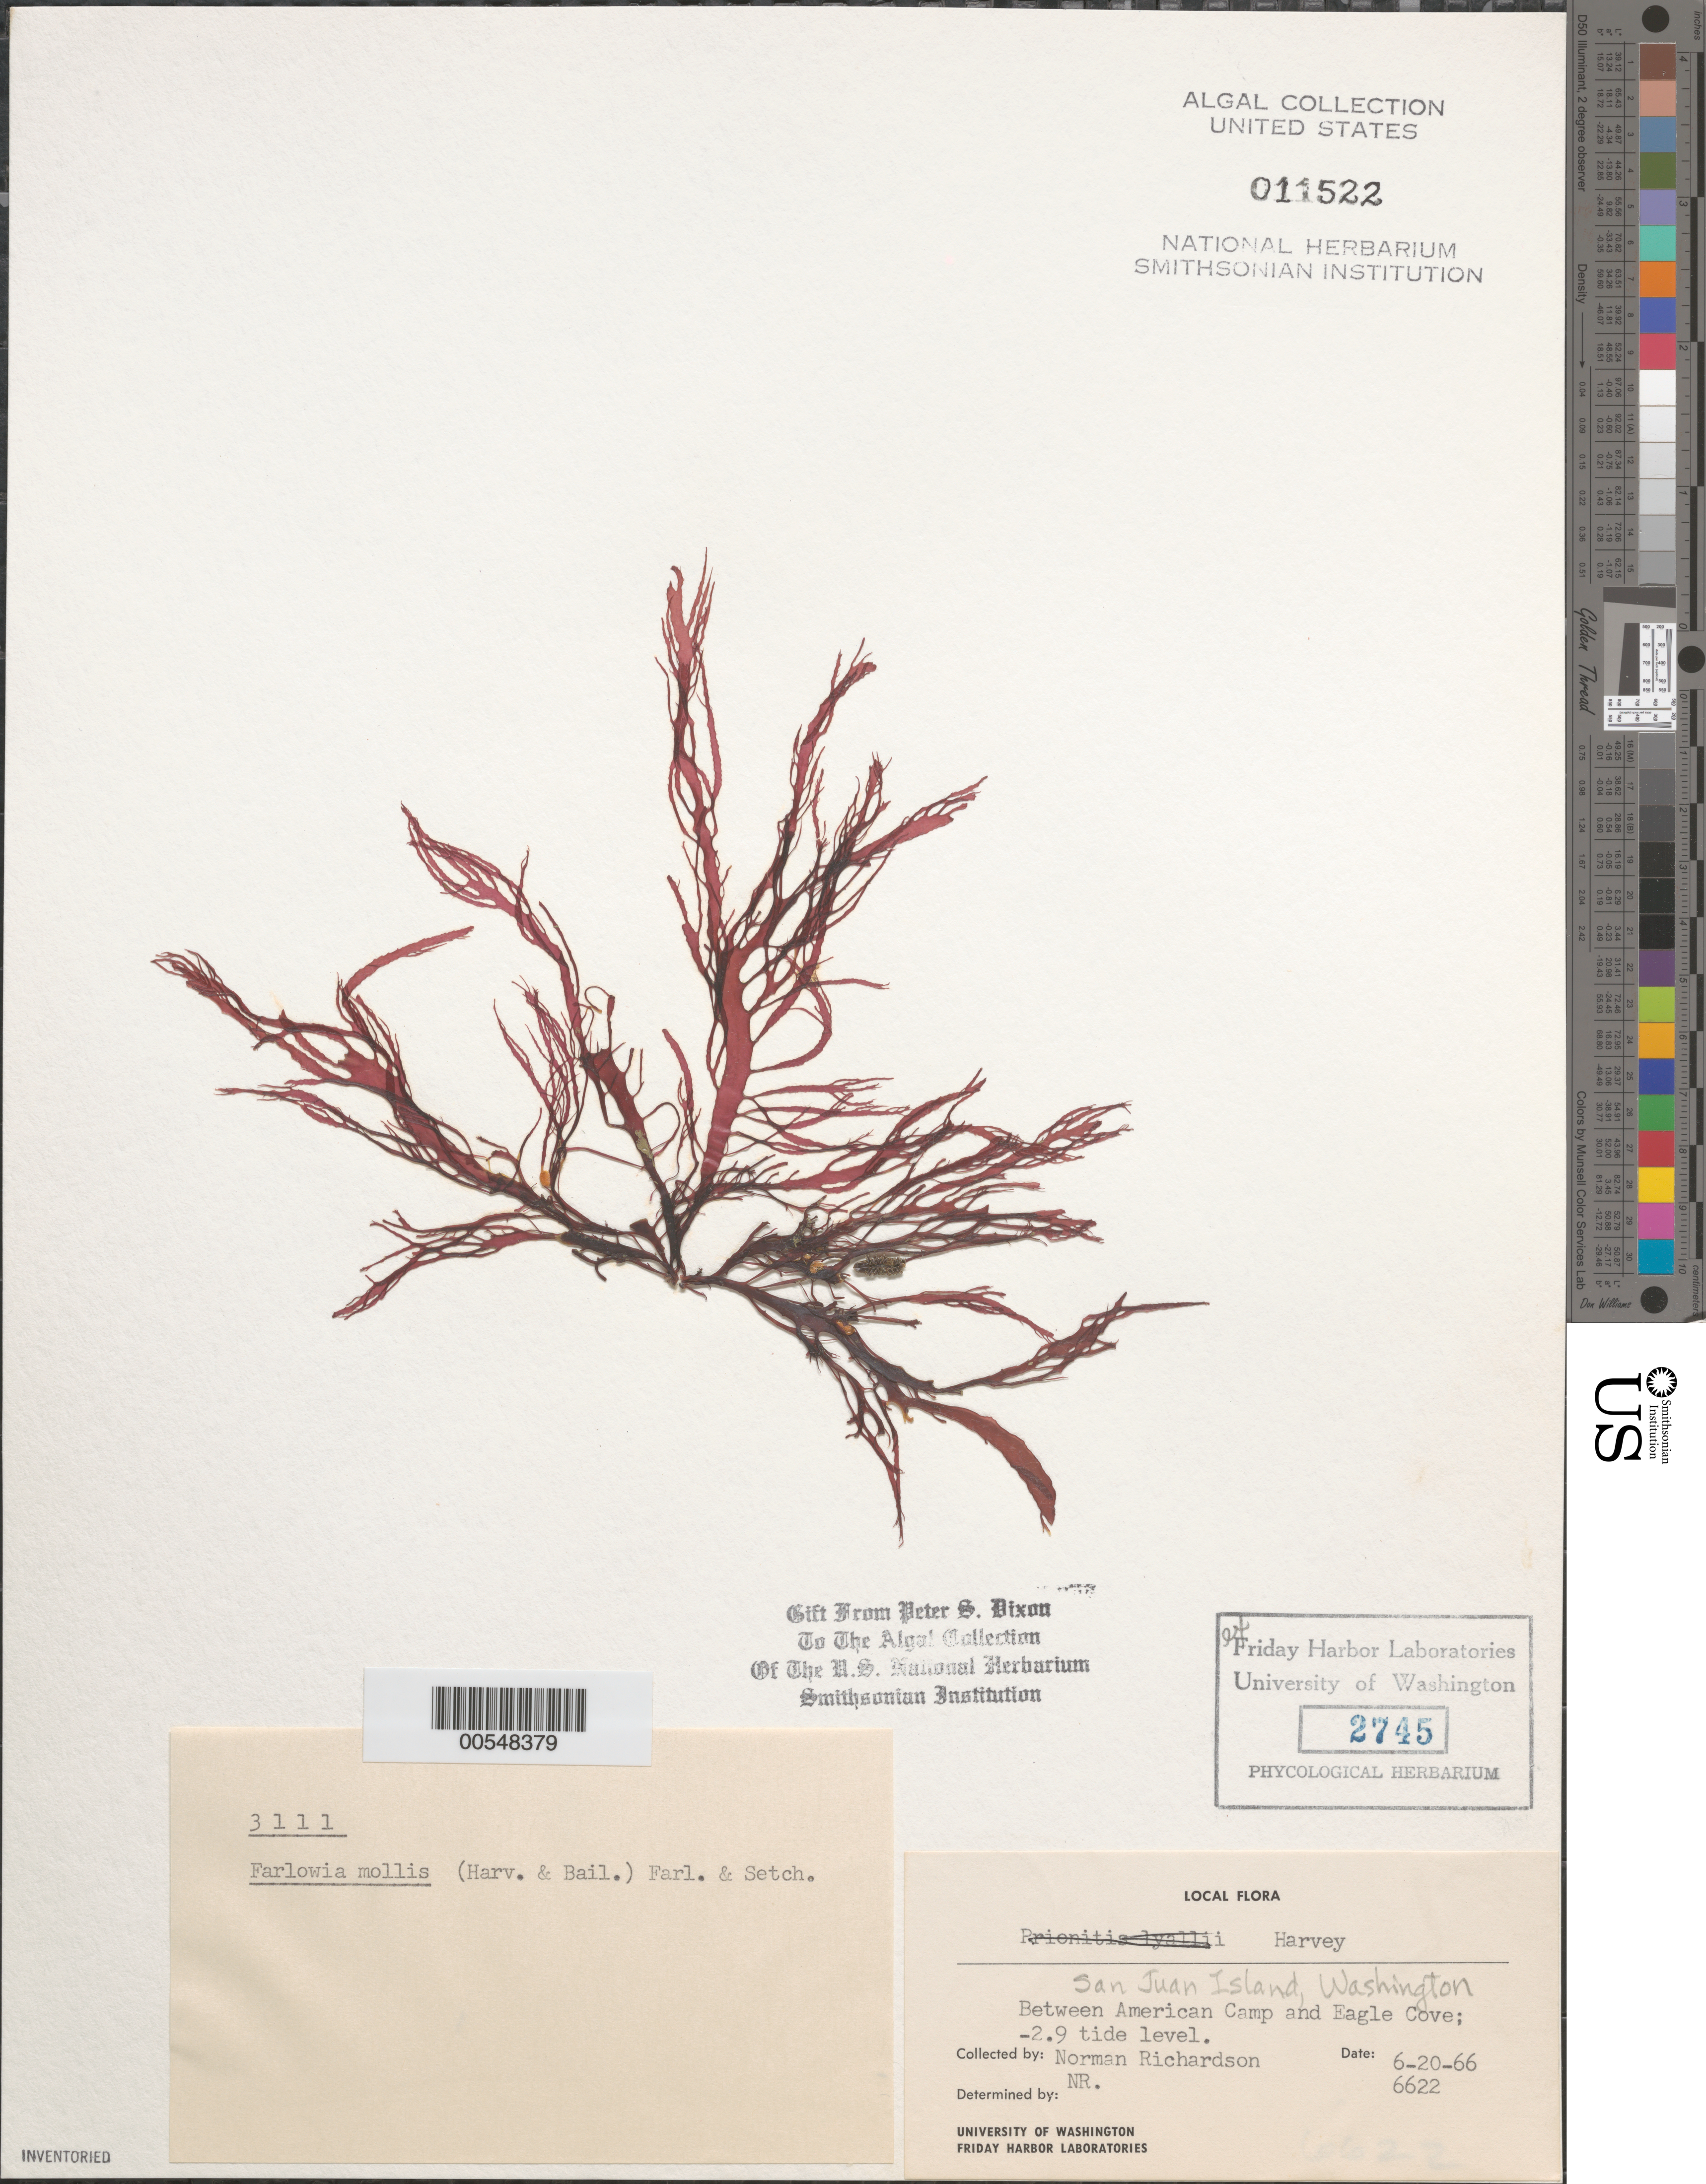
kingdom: Plantae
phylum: Rhodophyta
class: Florideophyceae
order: Gigartinales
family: Dumontiaceae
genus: Farlowia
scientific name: Farlowia mollis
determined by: Dixon, P. S.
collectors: N. Richardson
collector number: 6622 & PSD 3111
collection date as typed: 20 Jun 1966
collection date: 1966-06-20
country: United States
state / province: Washington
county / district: San Juan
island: San Juan Island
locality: Between American Camp and Eagle Cove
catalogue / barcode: US 11522